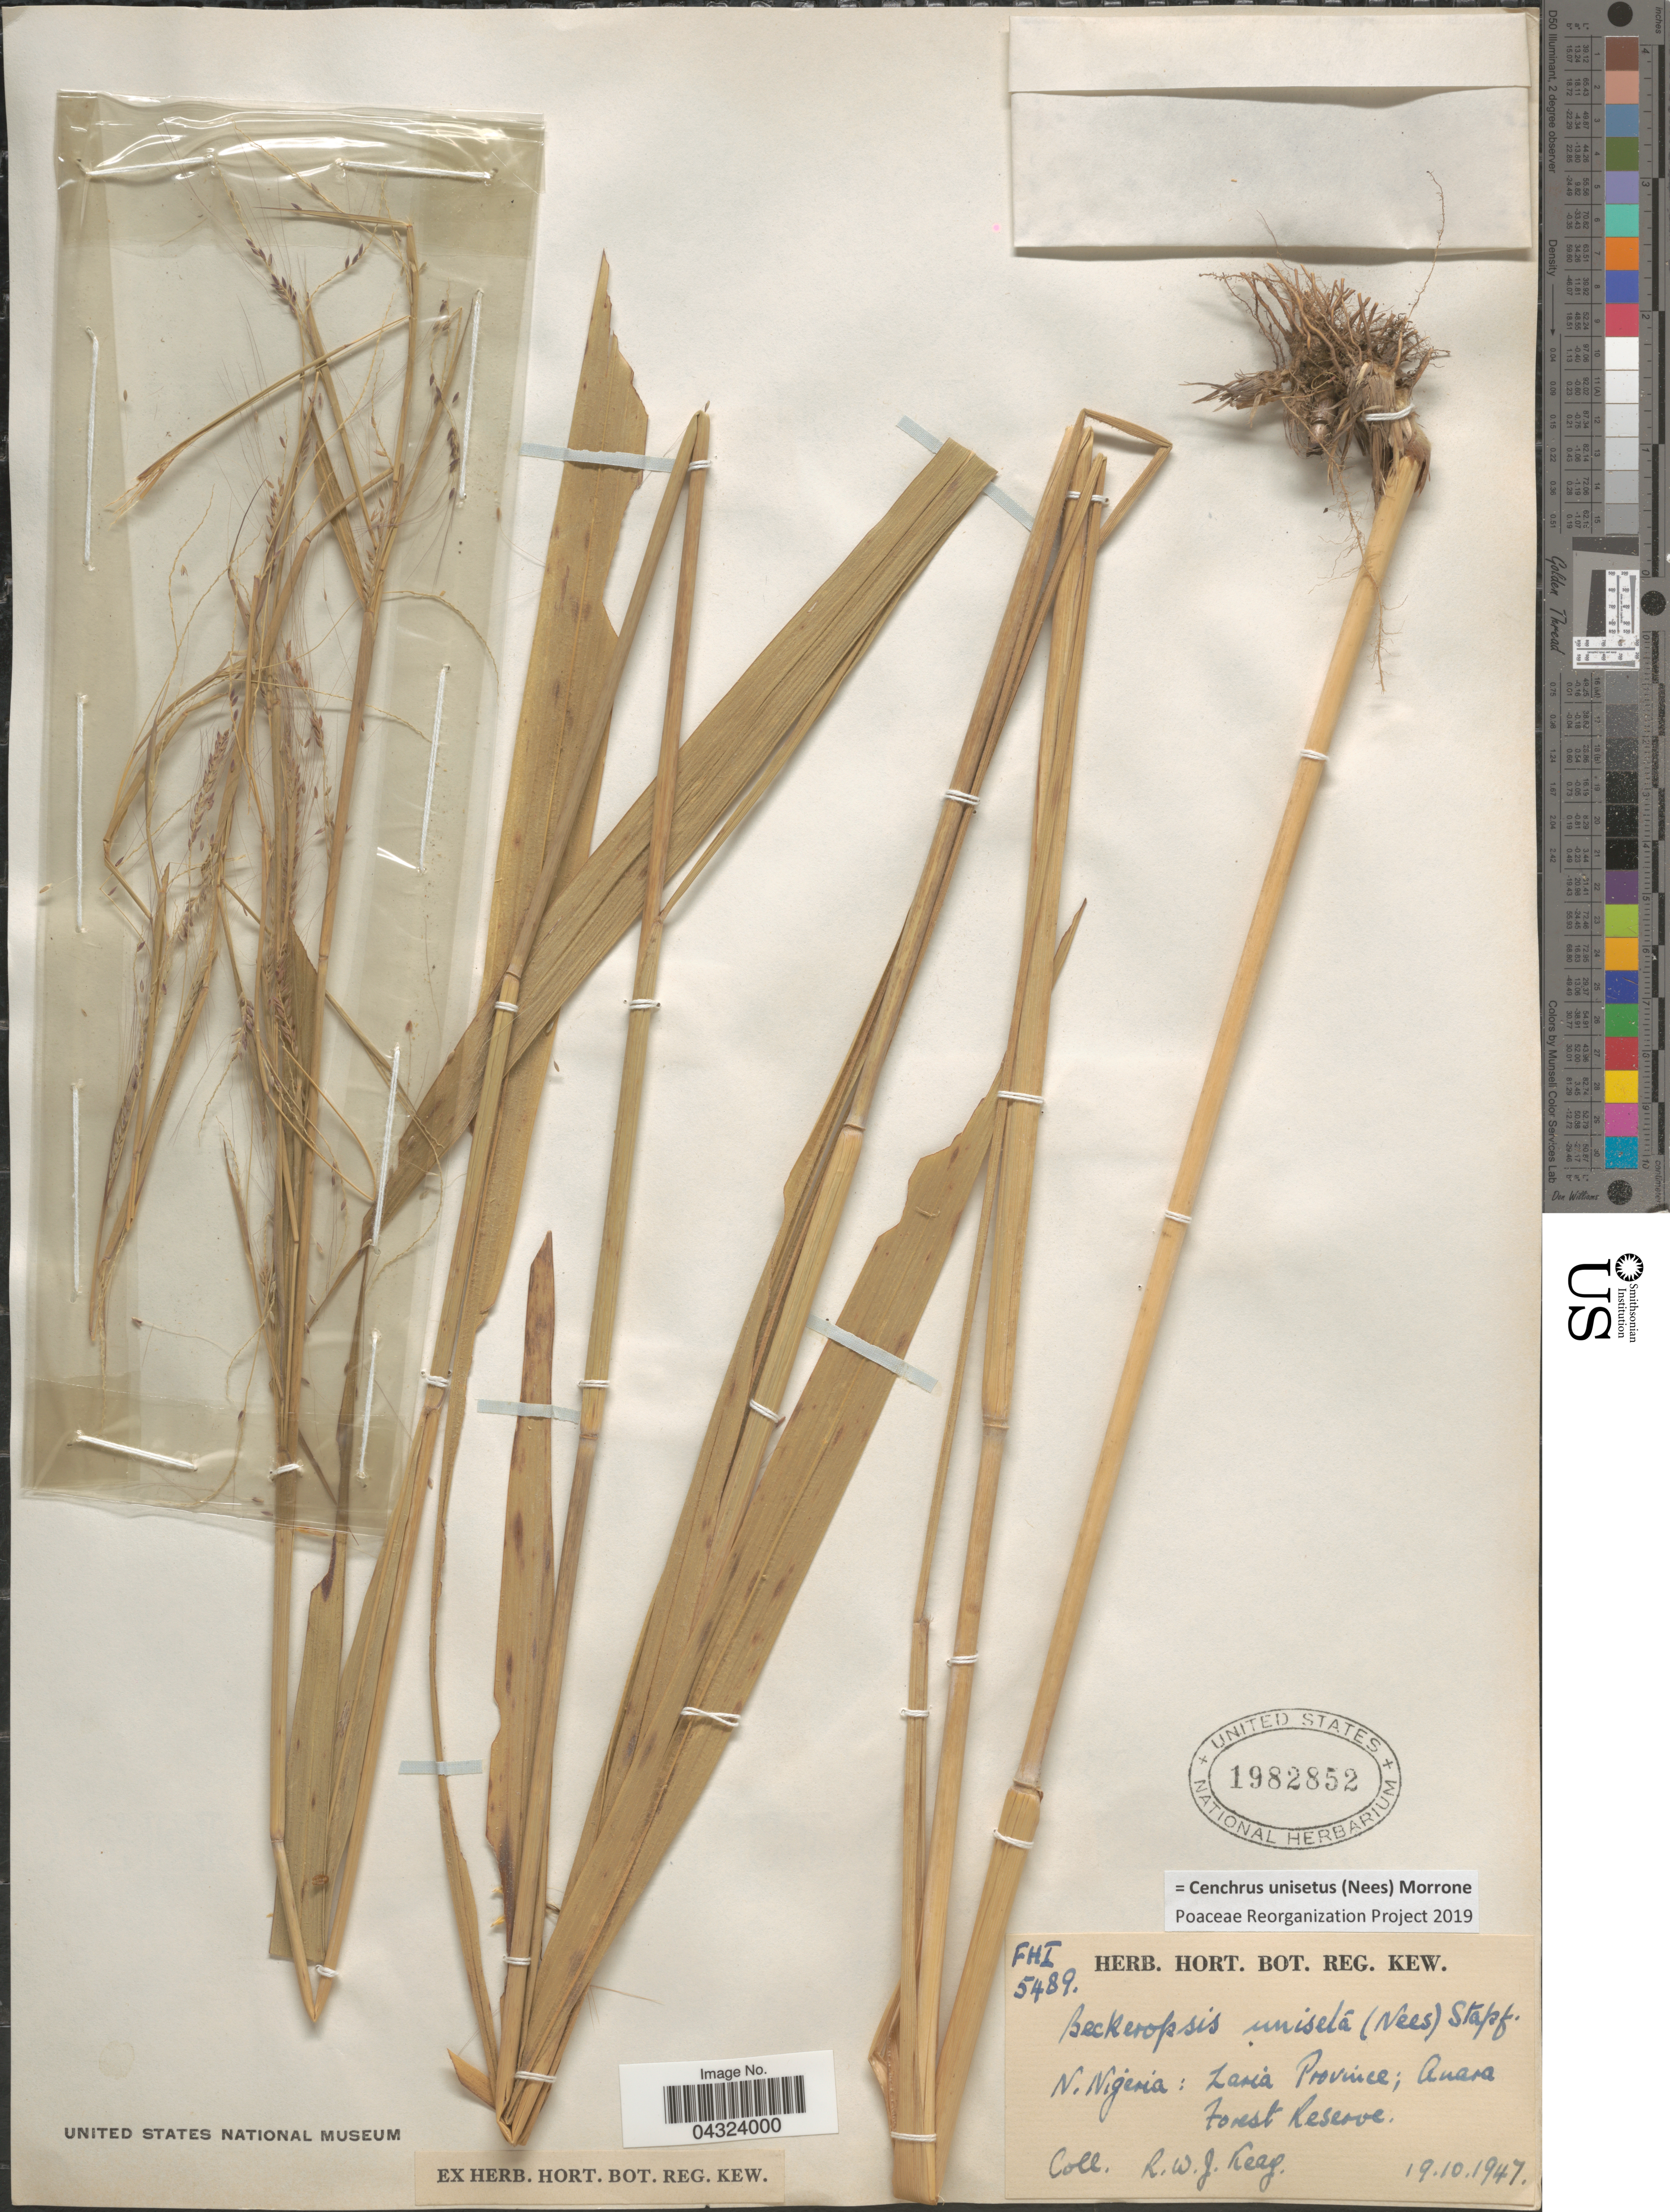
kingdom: Plantae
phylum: Tracheophyta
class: Liliopsida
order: Poales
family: Poaceae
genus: Cenchrus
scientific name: Cenchrus unisetus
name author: (Nees) Morrone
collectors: R. W. Keay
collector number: FHI5489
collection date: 1947-10-19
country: Nigeria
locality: N. Nigeria: Zaria Province; Anara Forest Reserve.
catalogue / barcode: US 1982852